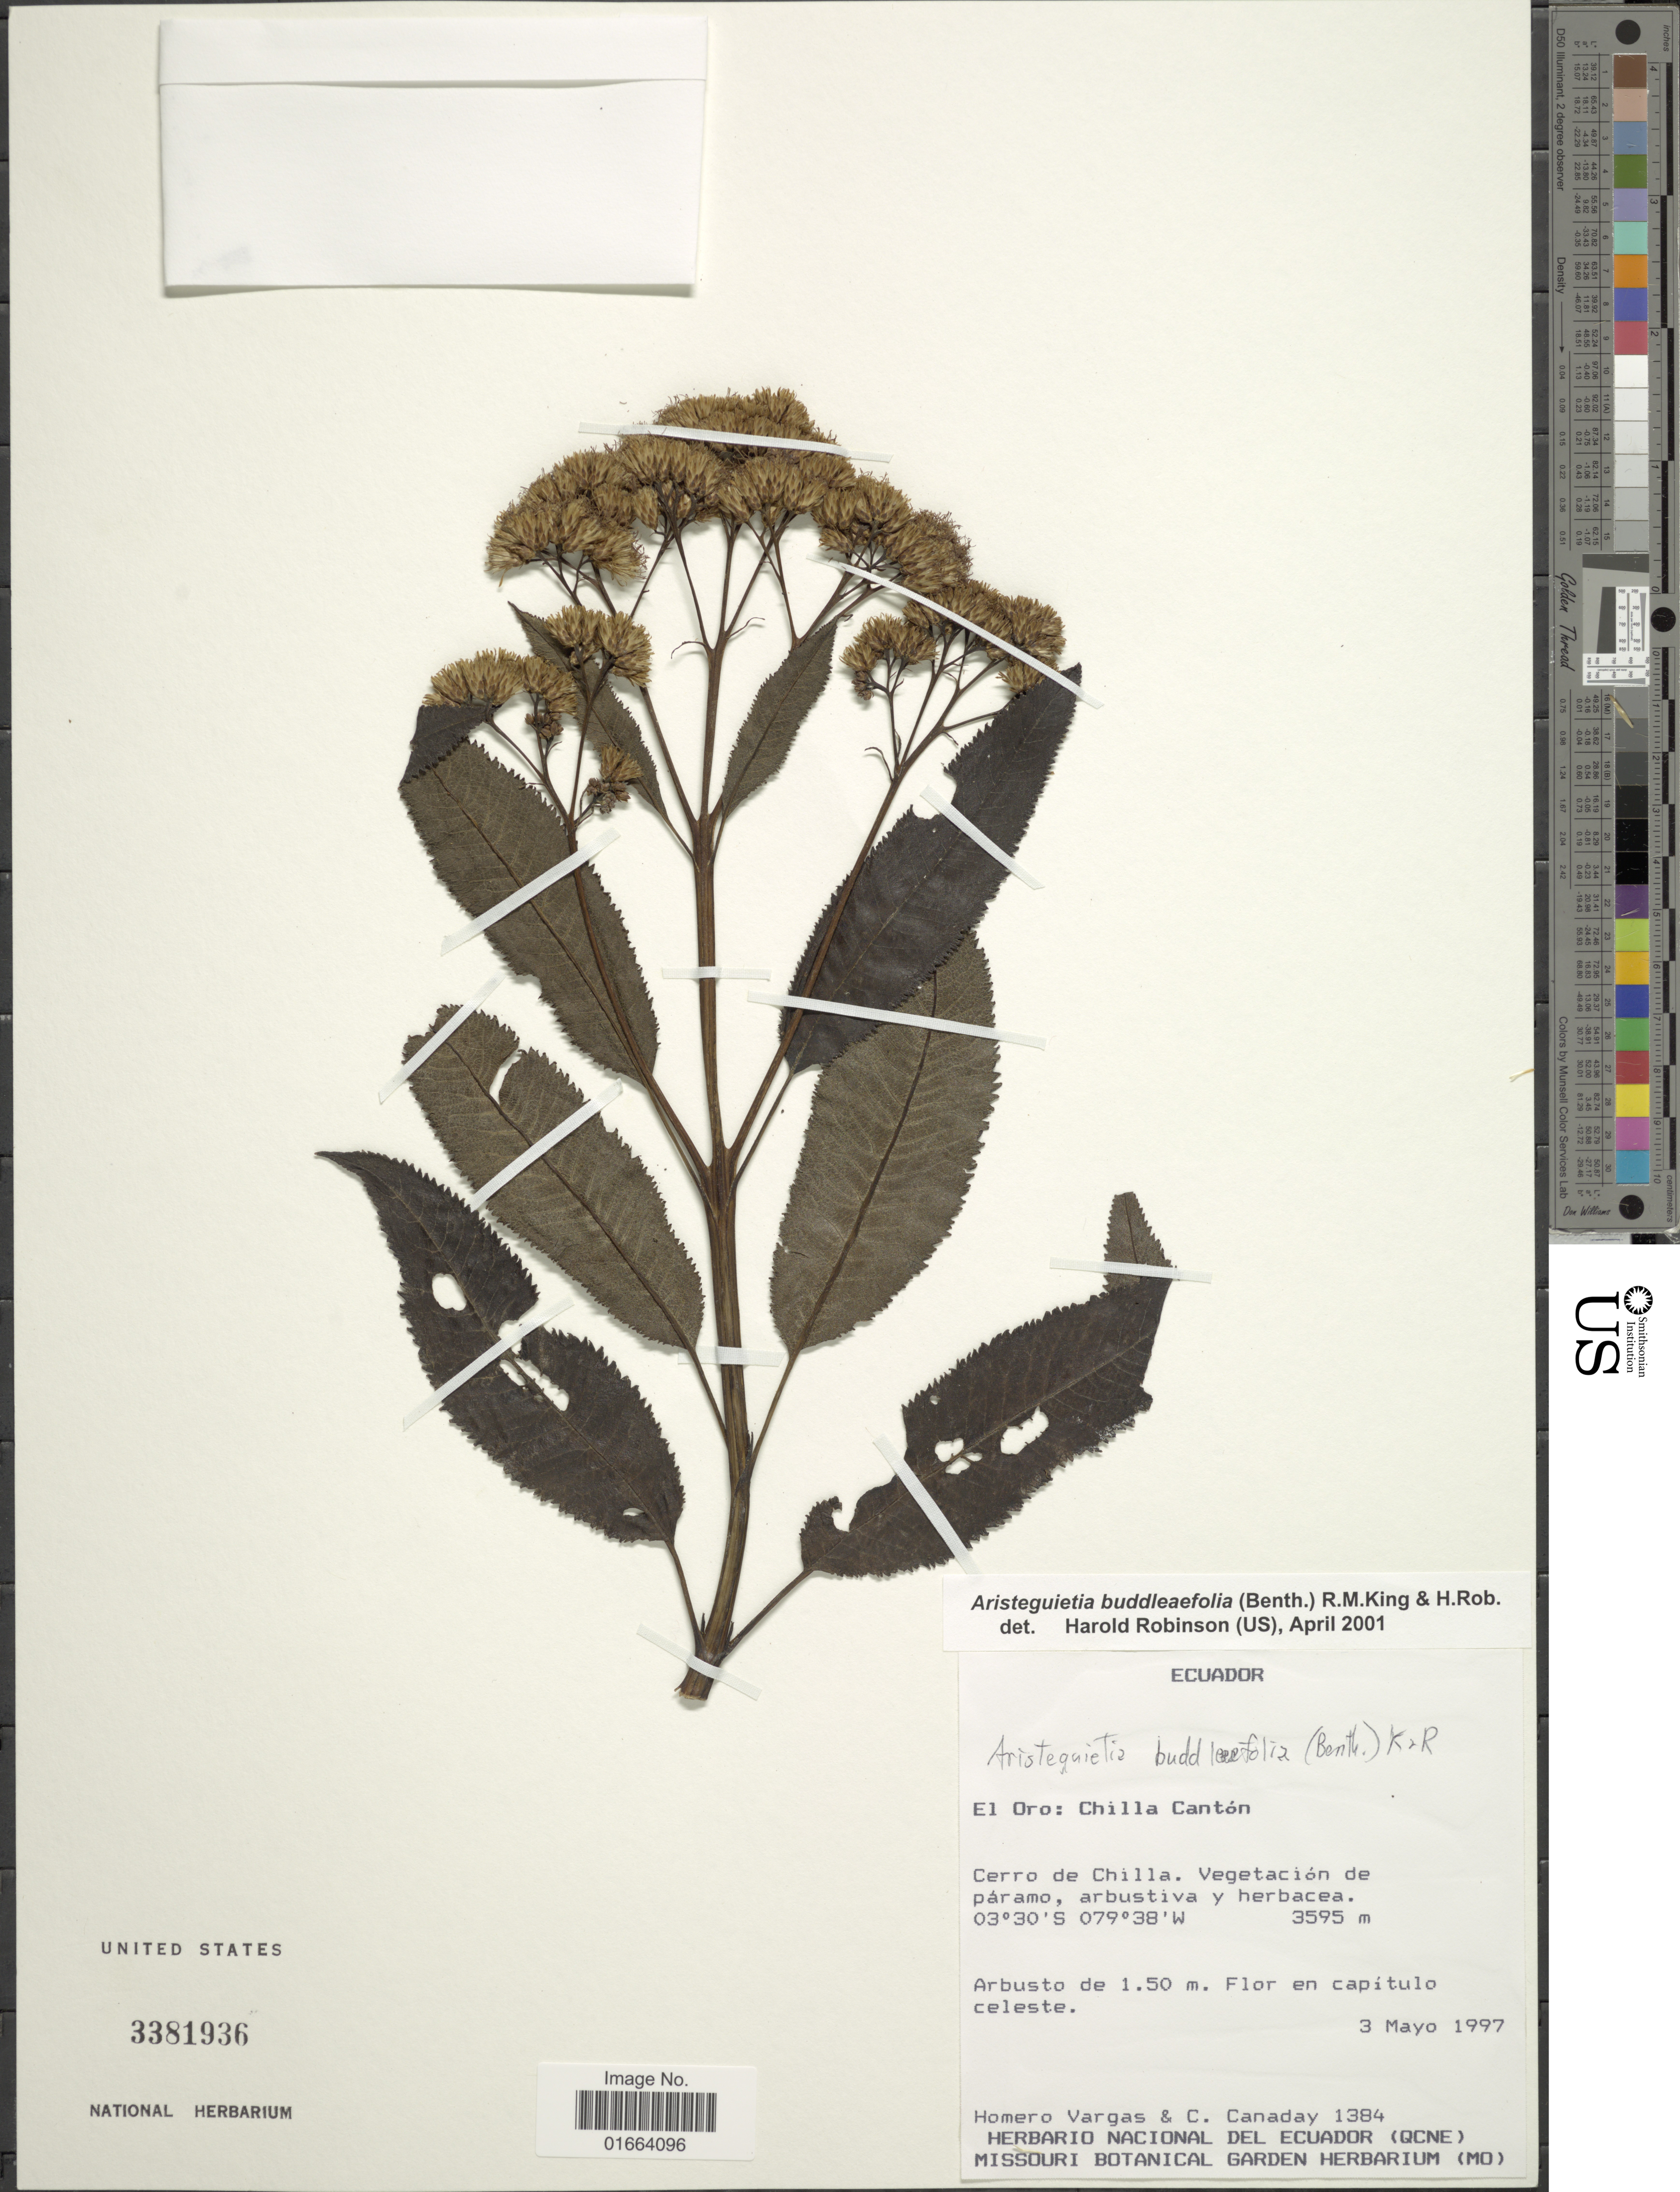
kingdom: Plantae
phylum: Tracheophyta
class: Magnoliopsida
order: Asterales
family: Asteraceae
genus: Aristeguietia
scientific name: Aristeguietia buddleaefolia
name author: (Benth.) R.M. King & H. Rob.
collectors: H. Vargas & C. Canaday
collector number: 1384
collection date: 1997-05-03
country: Ecuador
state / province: El Oro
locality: Chilla Cantón. Cerro de Chilla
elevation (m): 3595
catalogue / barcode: US 3381936